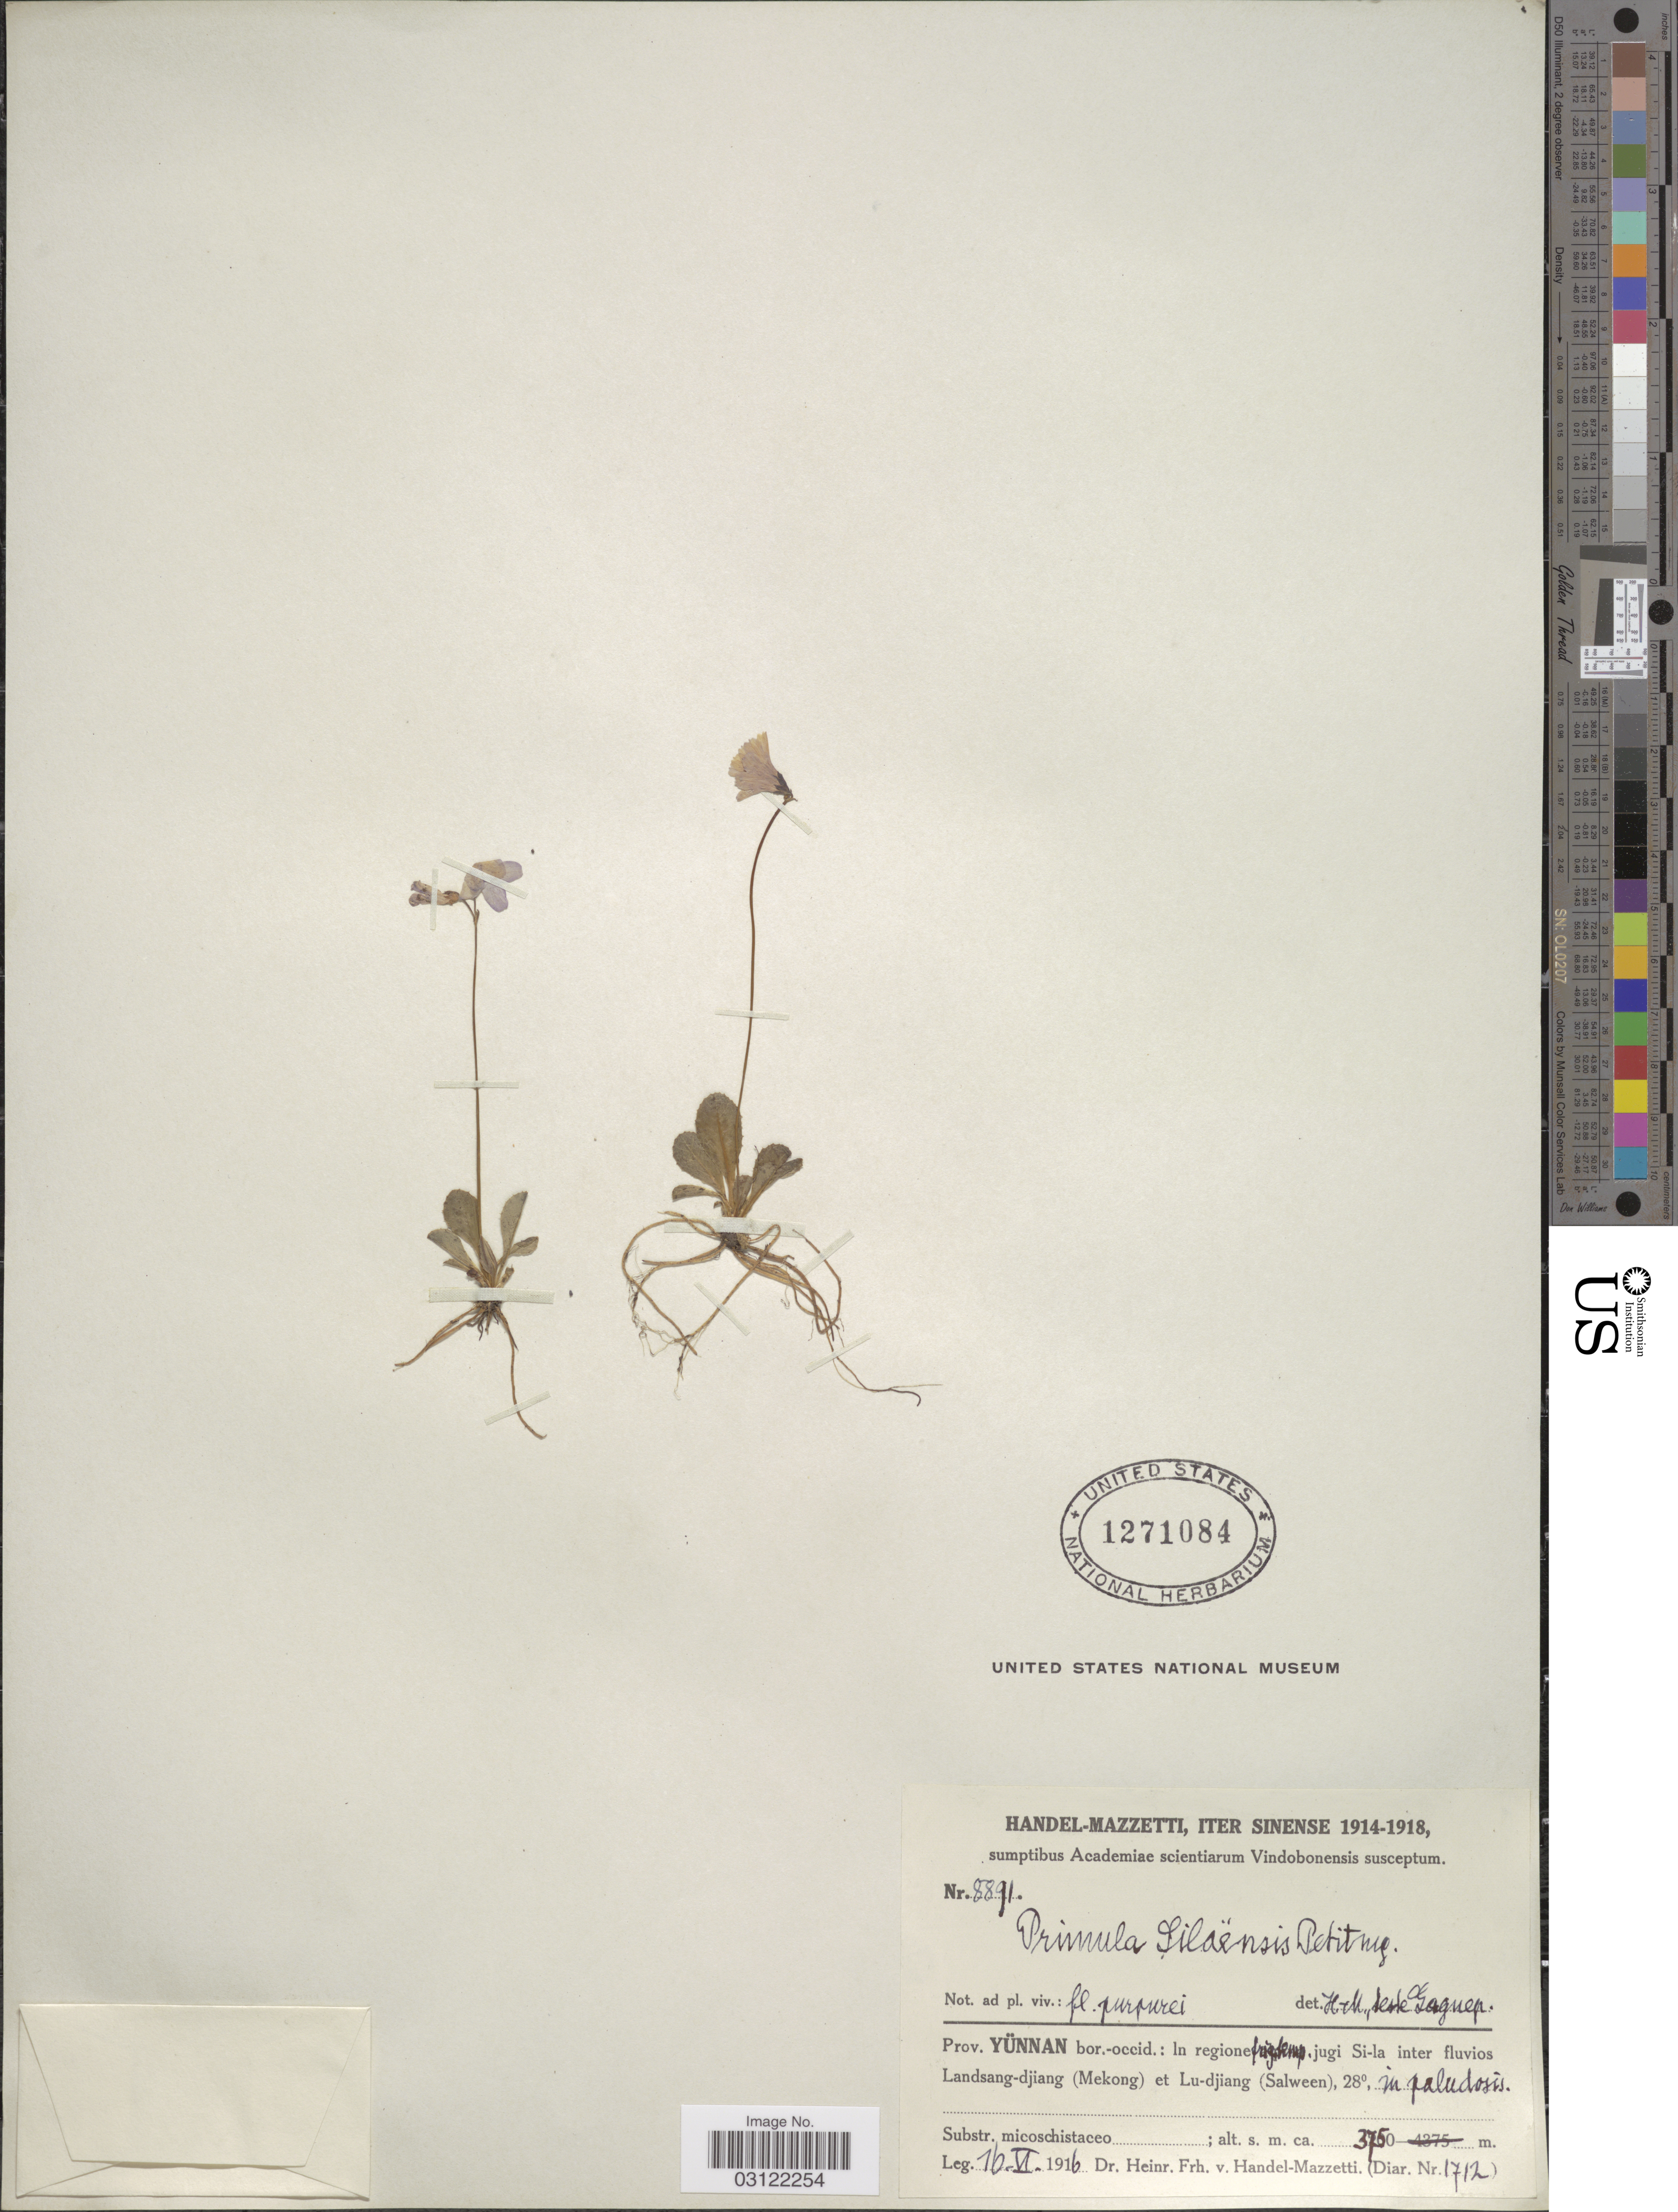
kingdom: Plantae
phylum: Tracheophyta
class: Magnoliopsida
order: Ericales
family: Primulaceae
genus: Primula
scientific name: Primula silaensis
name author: Petitm.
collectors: H. Handel-Mazzetti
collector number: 8891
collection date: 1916-06-16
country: China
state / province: Yunnan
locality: Prov. Yünnan bor. -occid.: In regione frigtemp [interpreted], jugi Si-la inter fluvios Landsang-djang (Mekong) et Lu-djiang (Salween), 28º.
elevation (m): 3750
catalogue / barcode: US 1271084